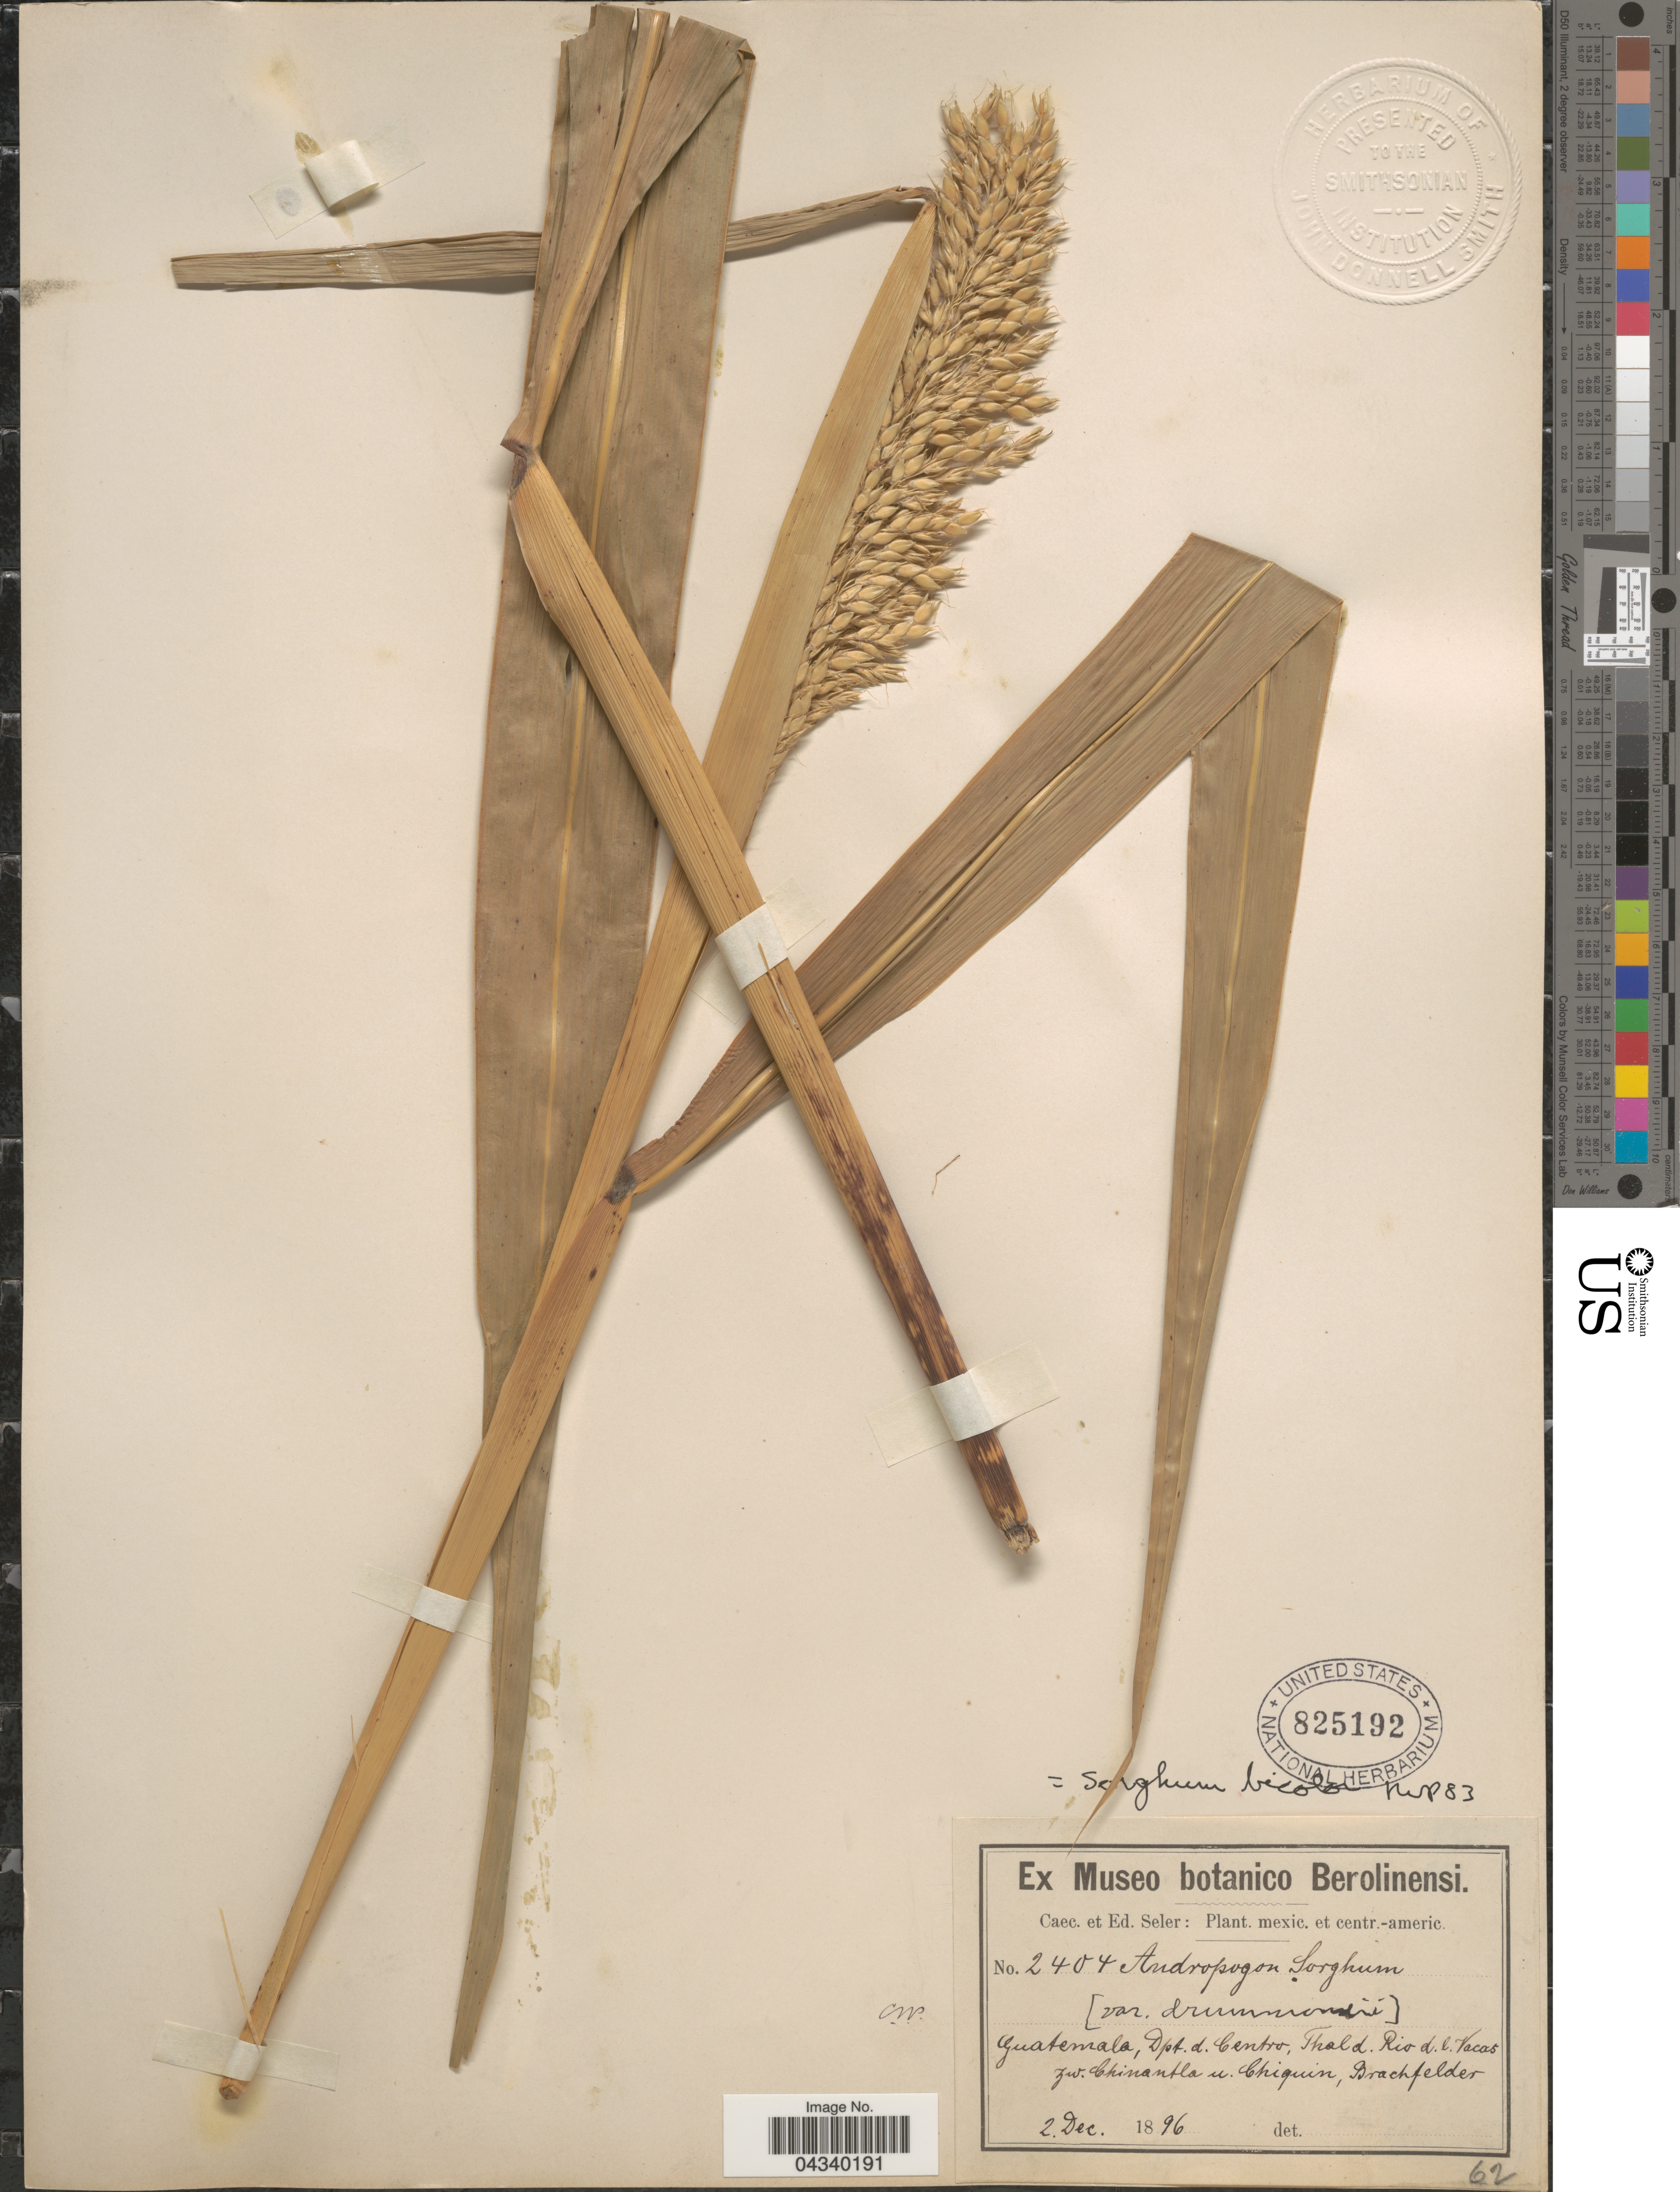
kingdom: Plantae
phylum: Tracheophyta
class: Liliopsida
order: Poales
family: Poaceae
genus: Sorghum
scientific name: Sorghum bicolor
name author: (L.) Moench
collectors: ex Caec. et Ed Seler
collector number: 2404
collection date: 1896-12-02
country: Guatemala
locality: Dpt. d. Centro, Thald. Rio d. l. Vacas zw. Chinantla u. Chiquin, Brachfelder.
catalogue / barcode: US 825192